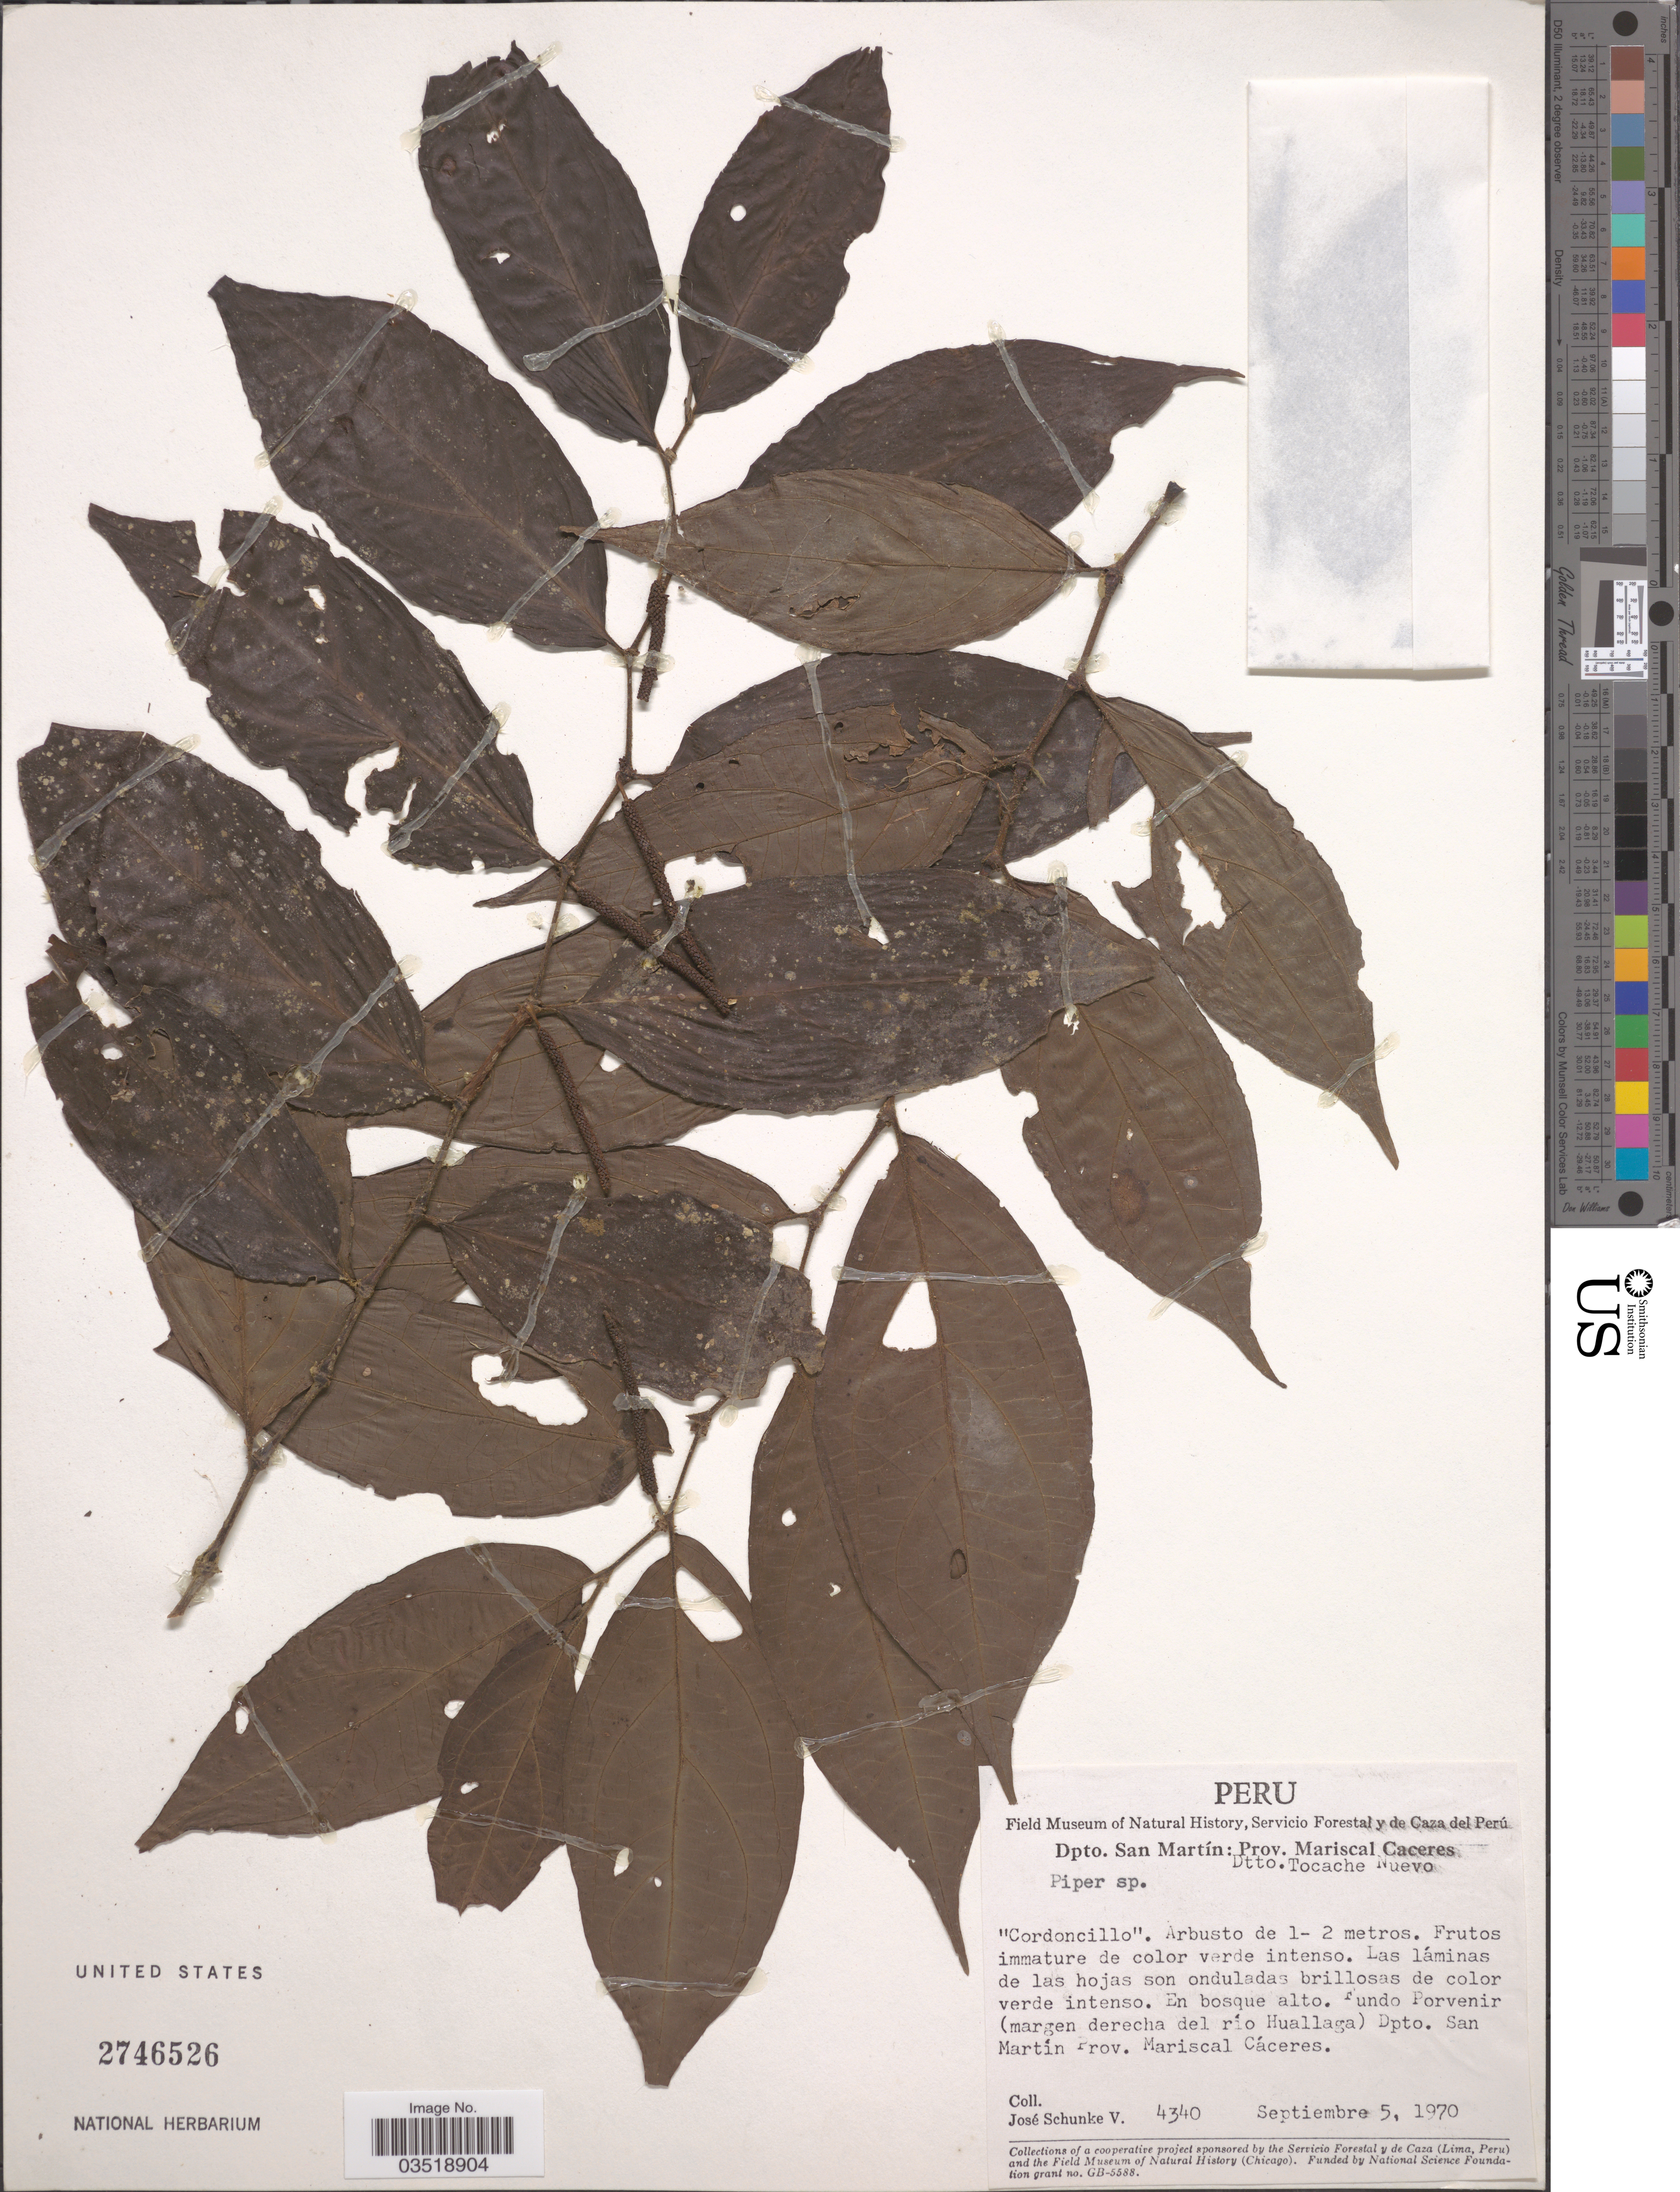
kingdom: Plantae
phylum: Tracheophyta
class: Magnoliopsida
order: Piperales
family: Piperaceae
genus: Piper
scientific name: Piper sp.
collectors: J. Schunke Vigo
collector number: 4340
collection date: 1970-09-05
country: Peru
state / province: San Martín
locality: Dpto. San Martín: Prov. Mariscal Caceres. Dtto. Tocache Nuevo. Fundo Porvenir (margen derecha del río Huallaga).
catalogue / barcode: US 2746526